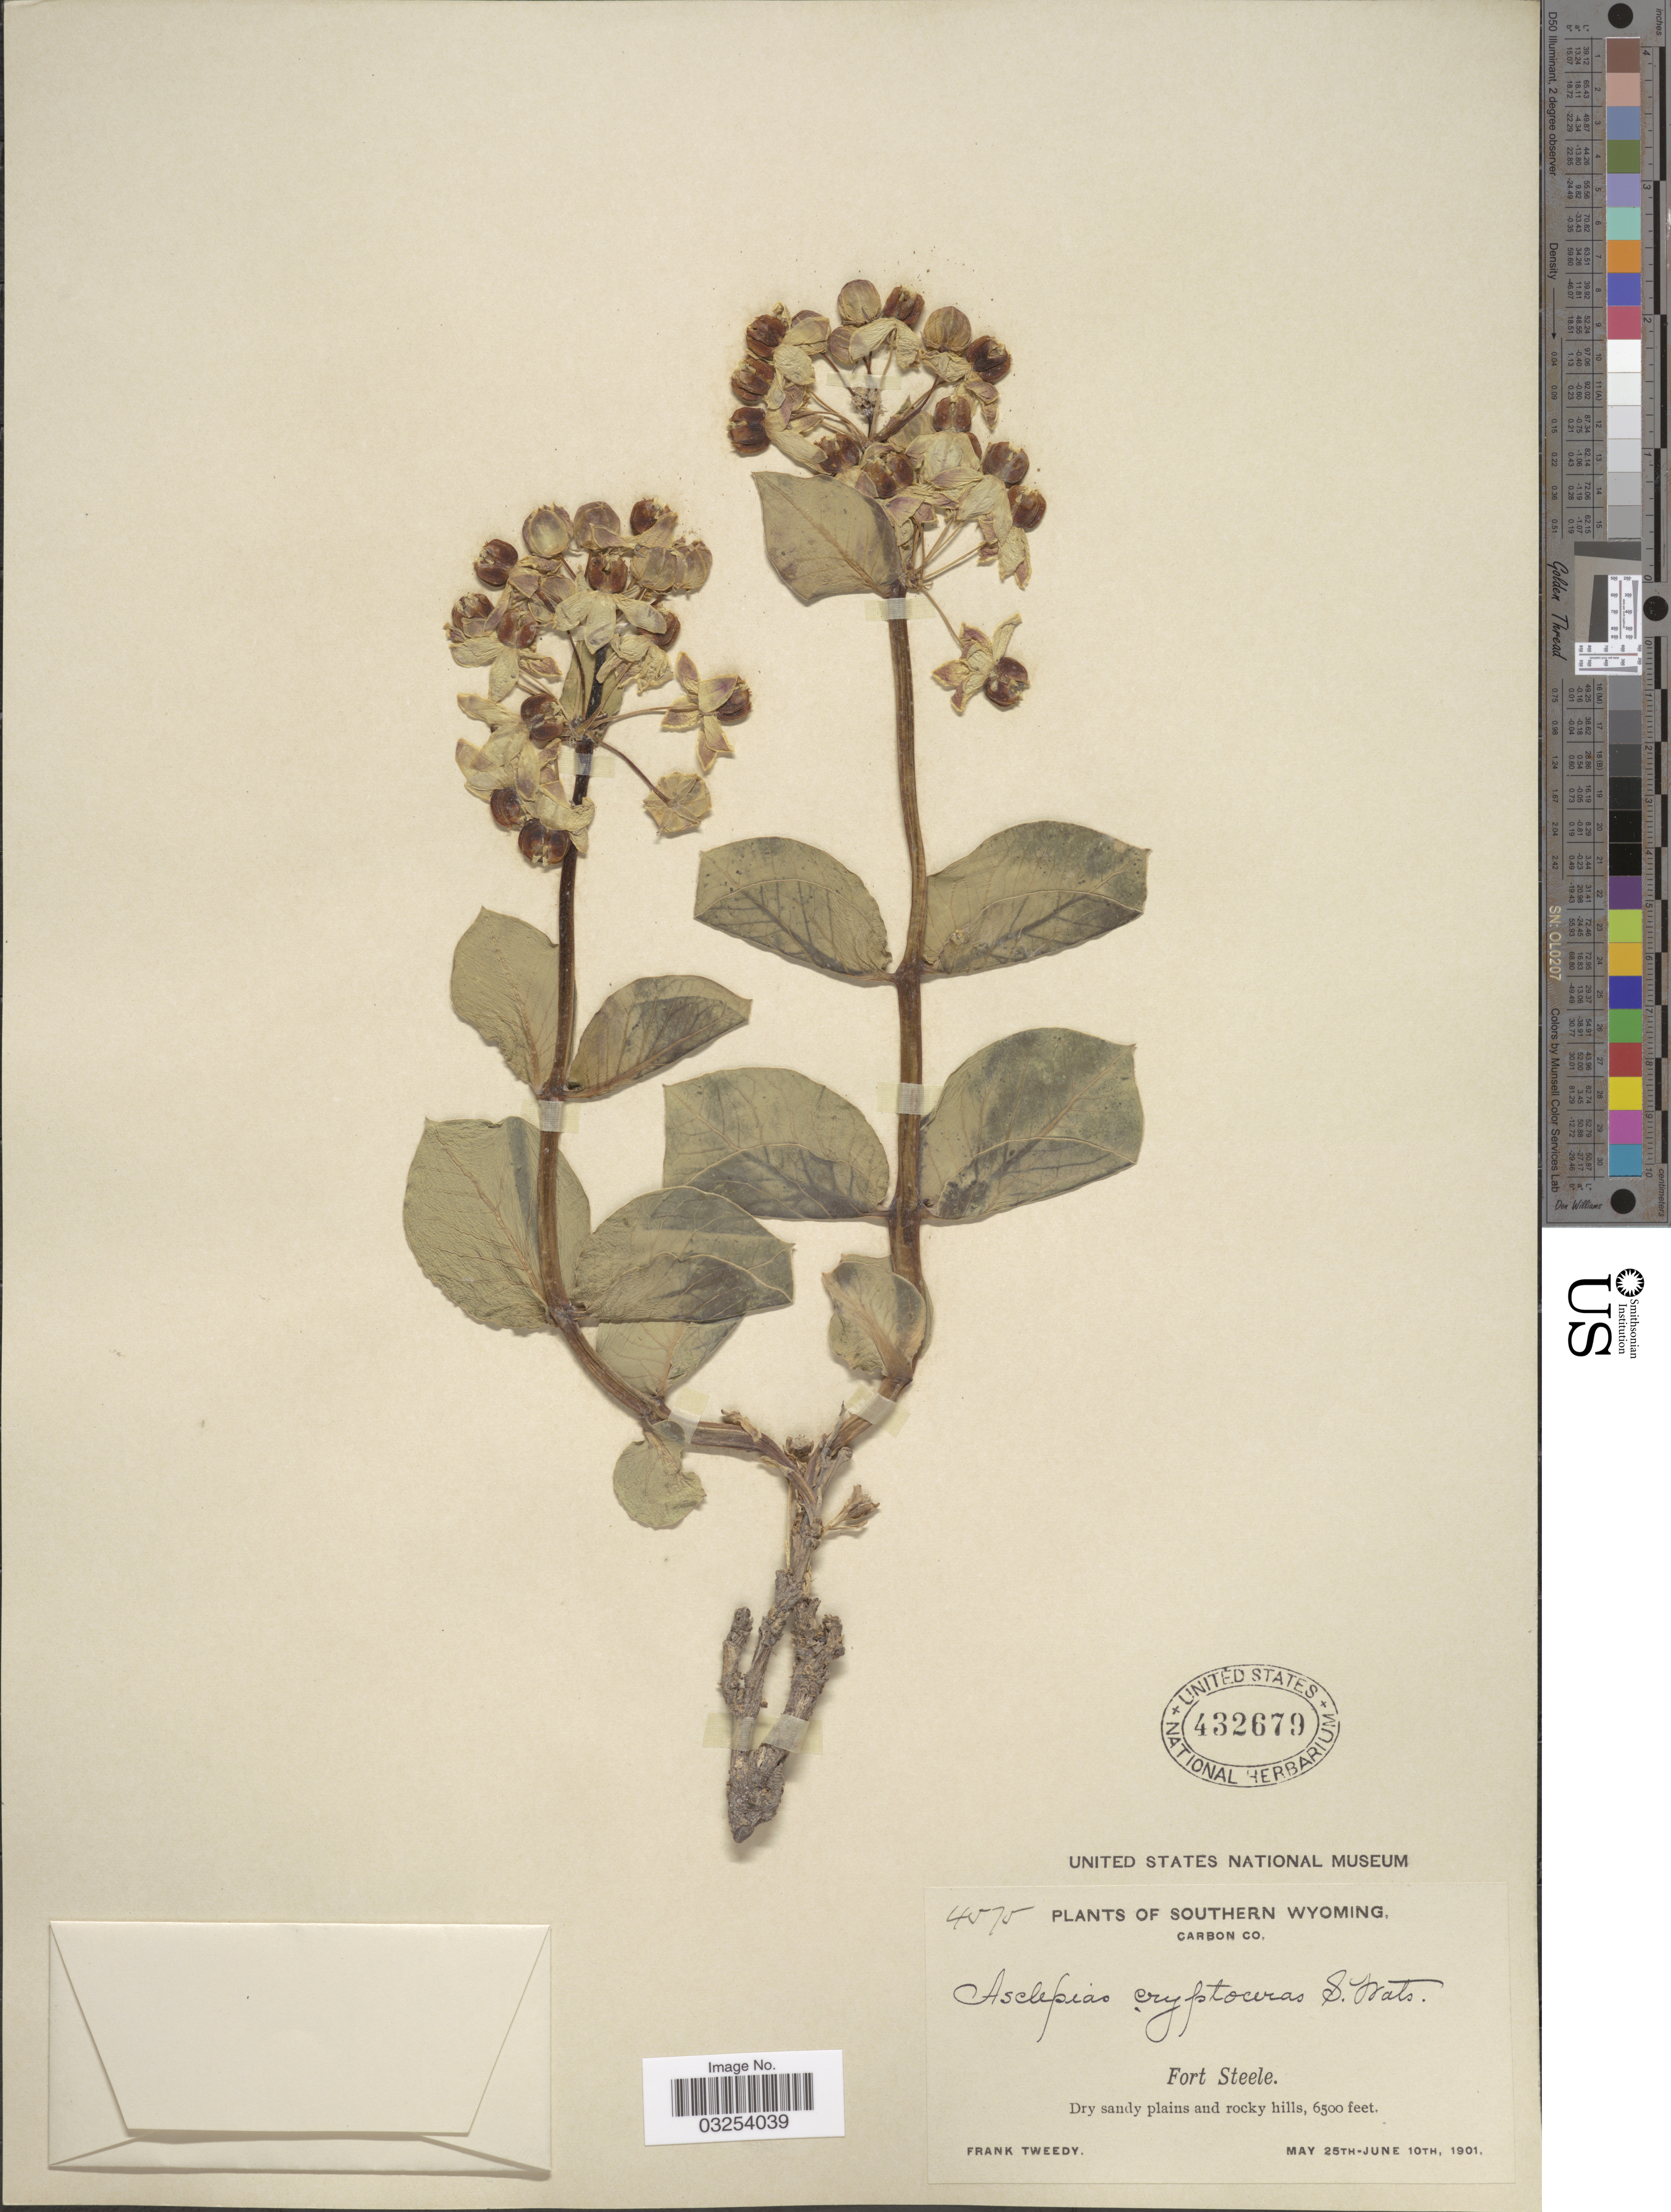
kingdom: Plantae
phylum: Tracheophyta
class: Magnoliopsida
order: Gentianales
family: Apocynaceae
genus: Asclepias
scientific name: Asclepias cryptoceras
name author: S. Watson in C. King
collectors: F. Tweedy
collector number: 4575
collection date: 1901-05-25/1901-06-10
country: United States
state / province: Wyoming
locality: Southern Wyoming, Carbon Co. Fort Steele.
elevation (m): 1981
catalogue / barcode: US 432679